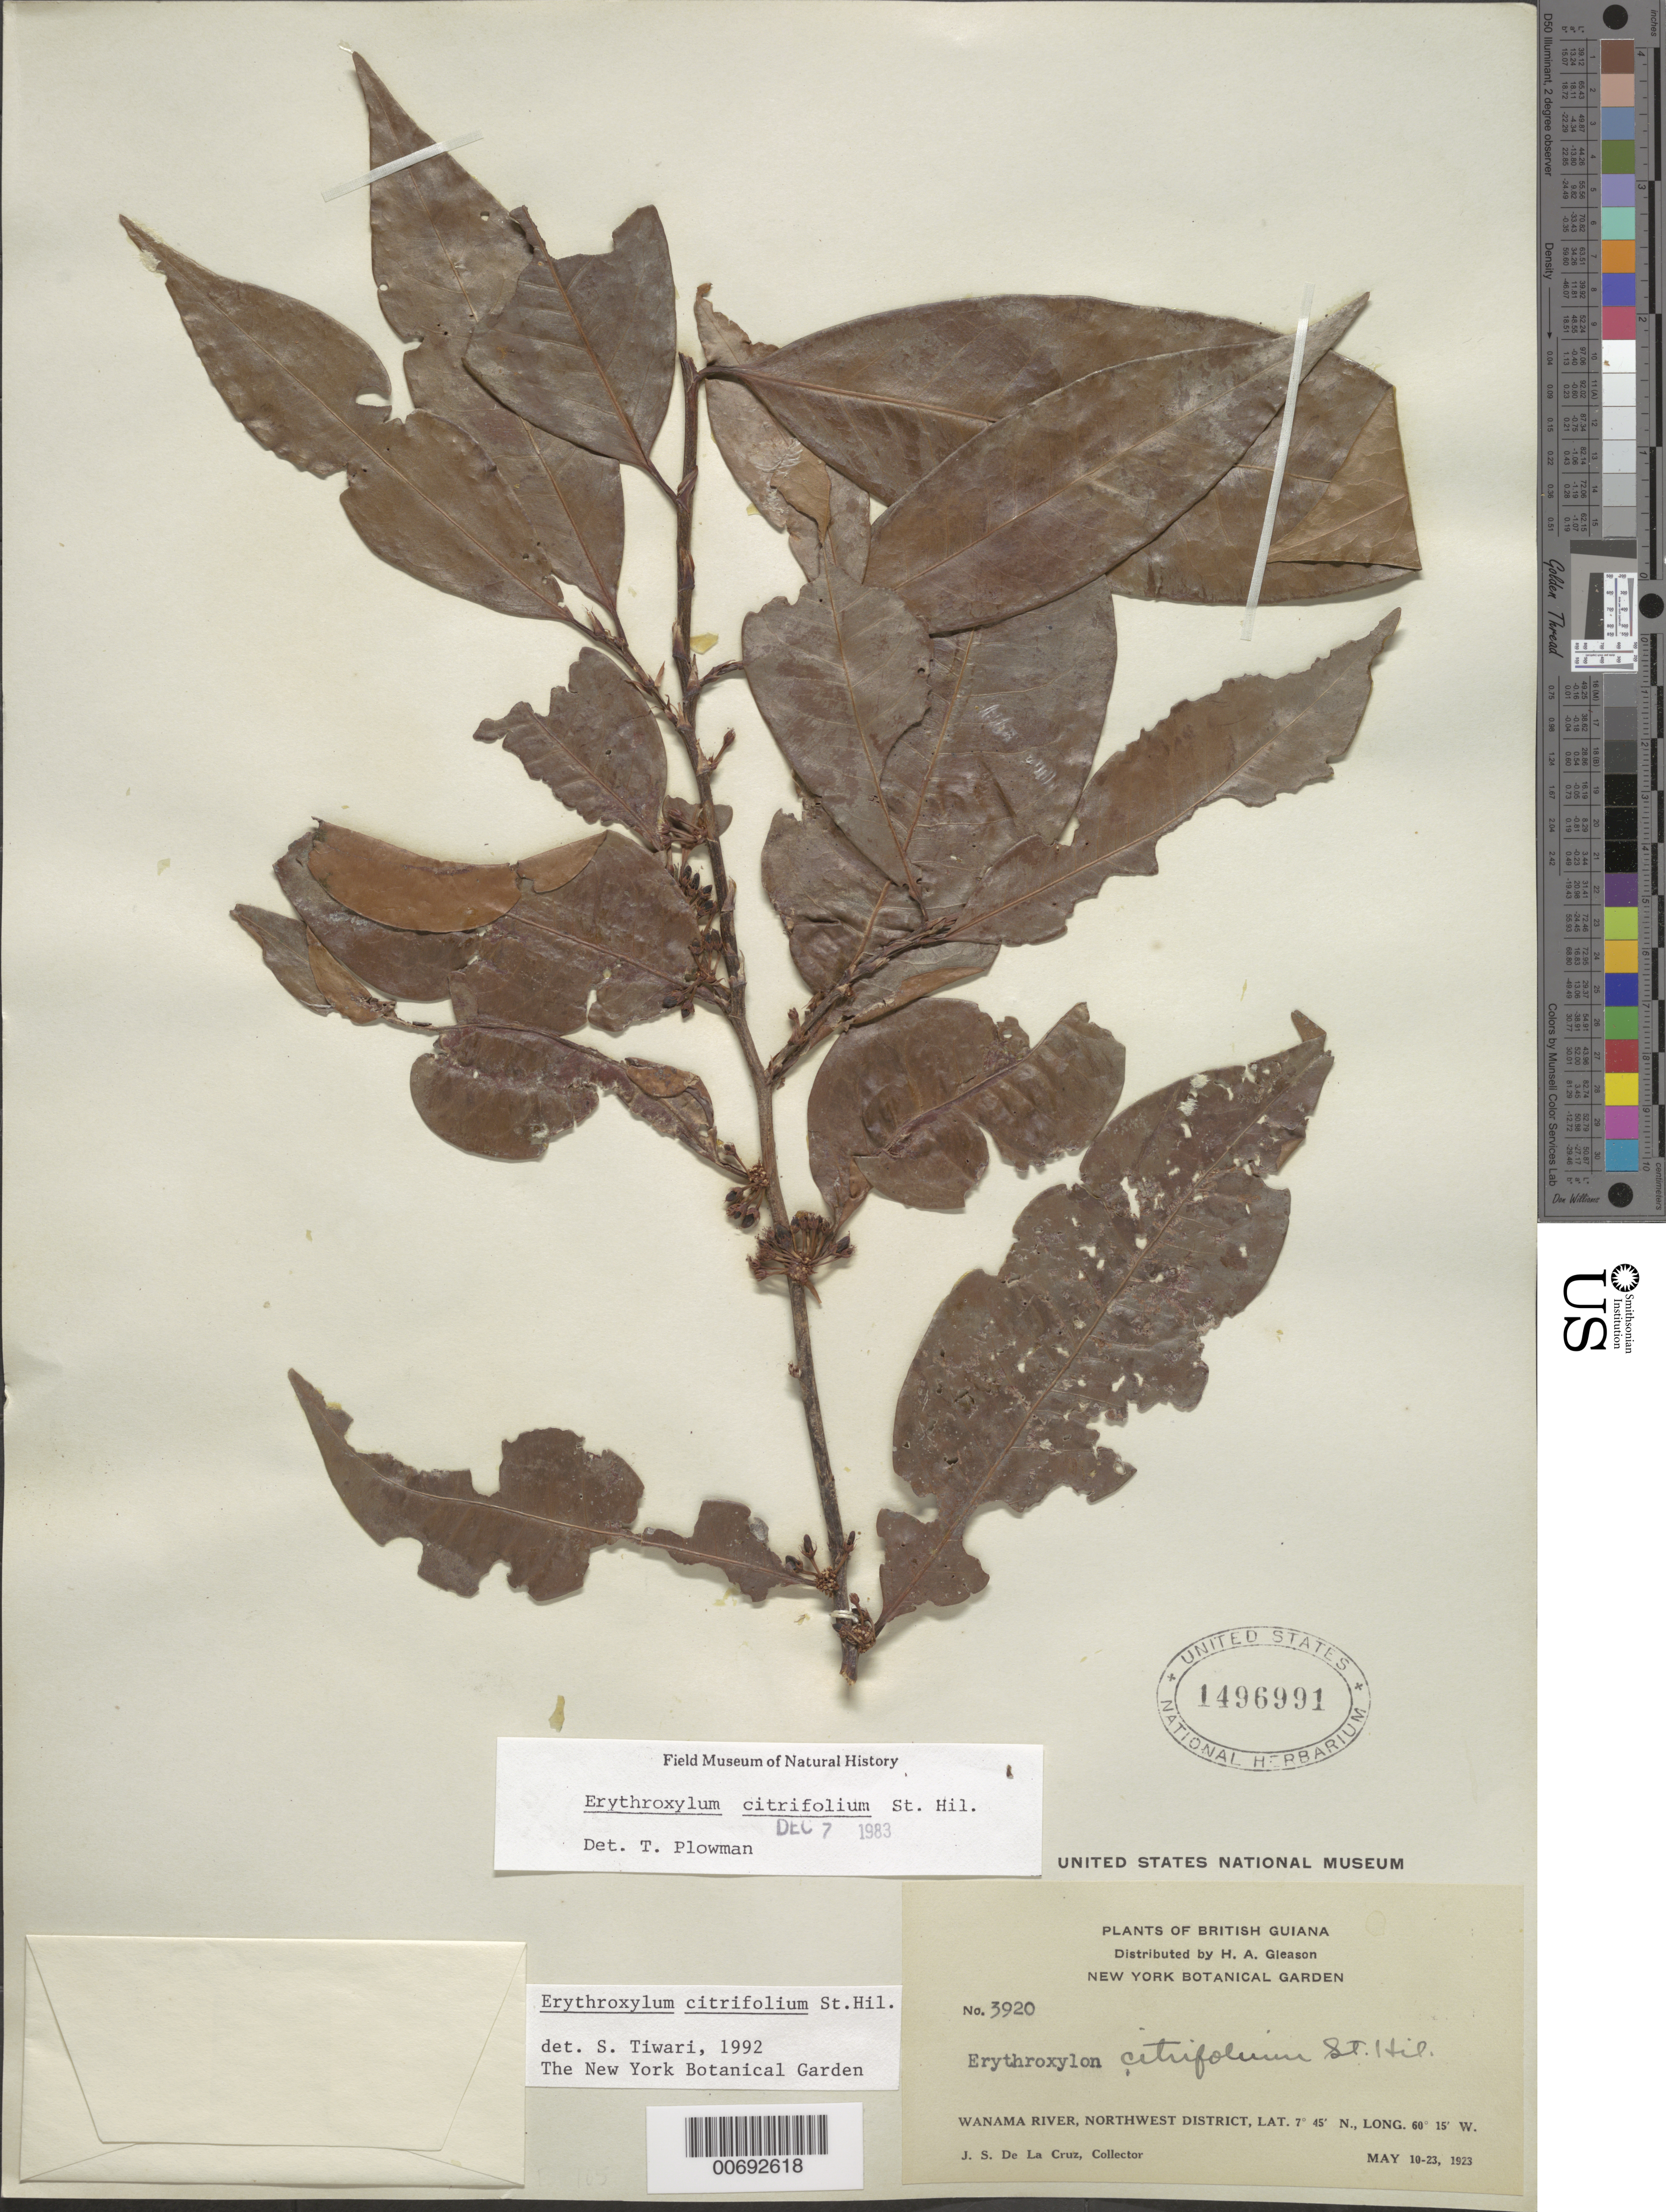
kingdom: Plantae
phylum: Tracheophyta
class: Magnoliopsida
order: Malpighiales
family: Erythroxylaceae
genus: Erythroxylum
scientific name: Erythroxylum citrifolium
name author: A. St.-Hil.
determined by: Tiwari, S.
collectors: J. S. de la Cruz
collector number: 3920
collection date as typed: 10-May-23 to 23-May-23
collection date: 1923-05-10/1923-05-23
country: Guyana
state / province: Barima-Waini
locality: Wanama R., NW District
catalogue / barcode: US 1496991